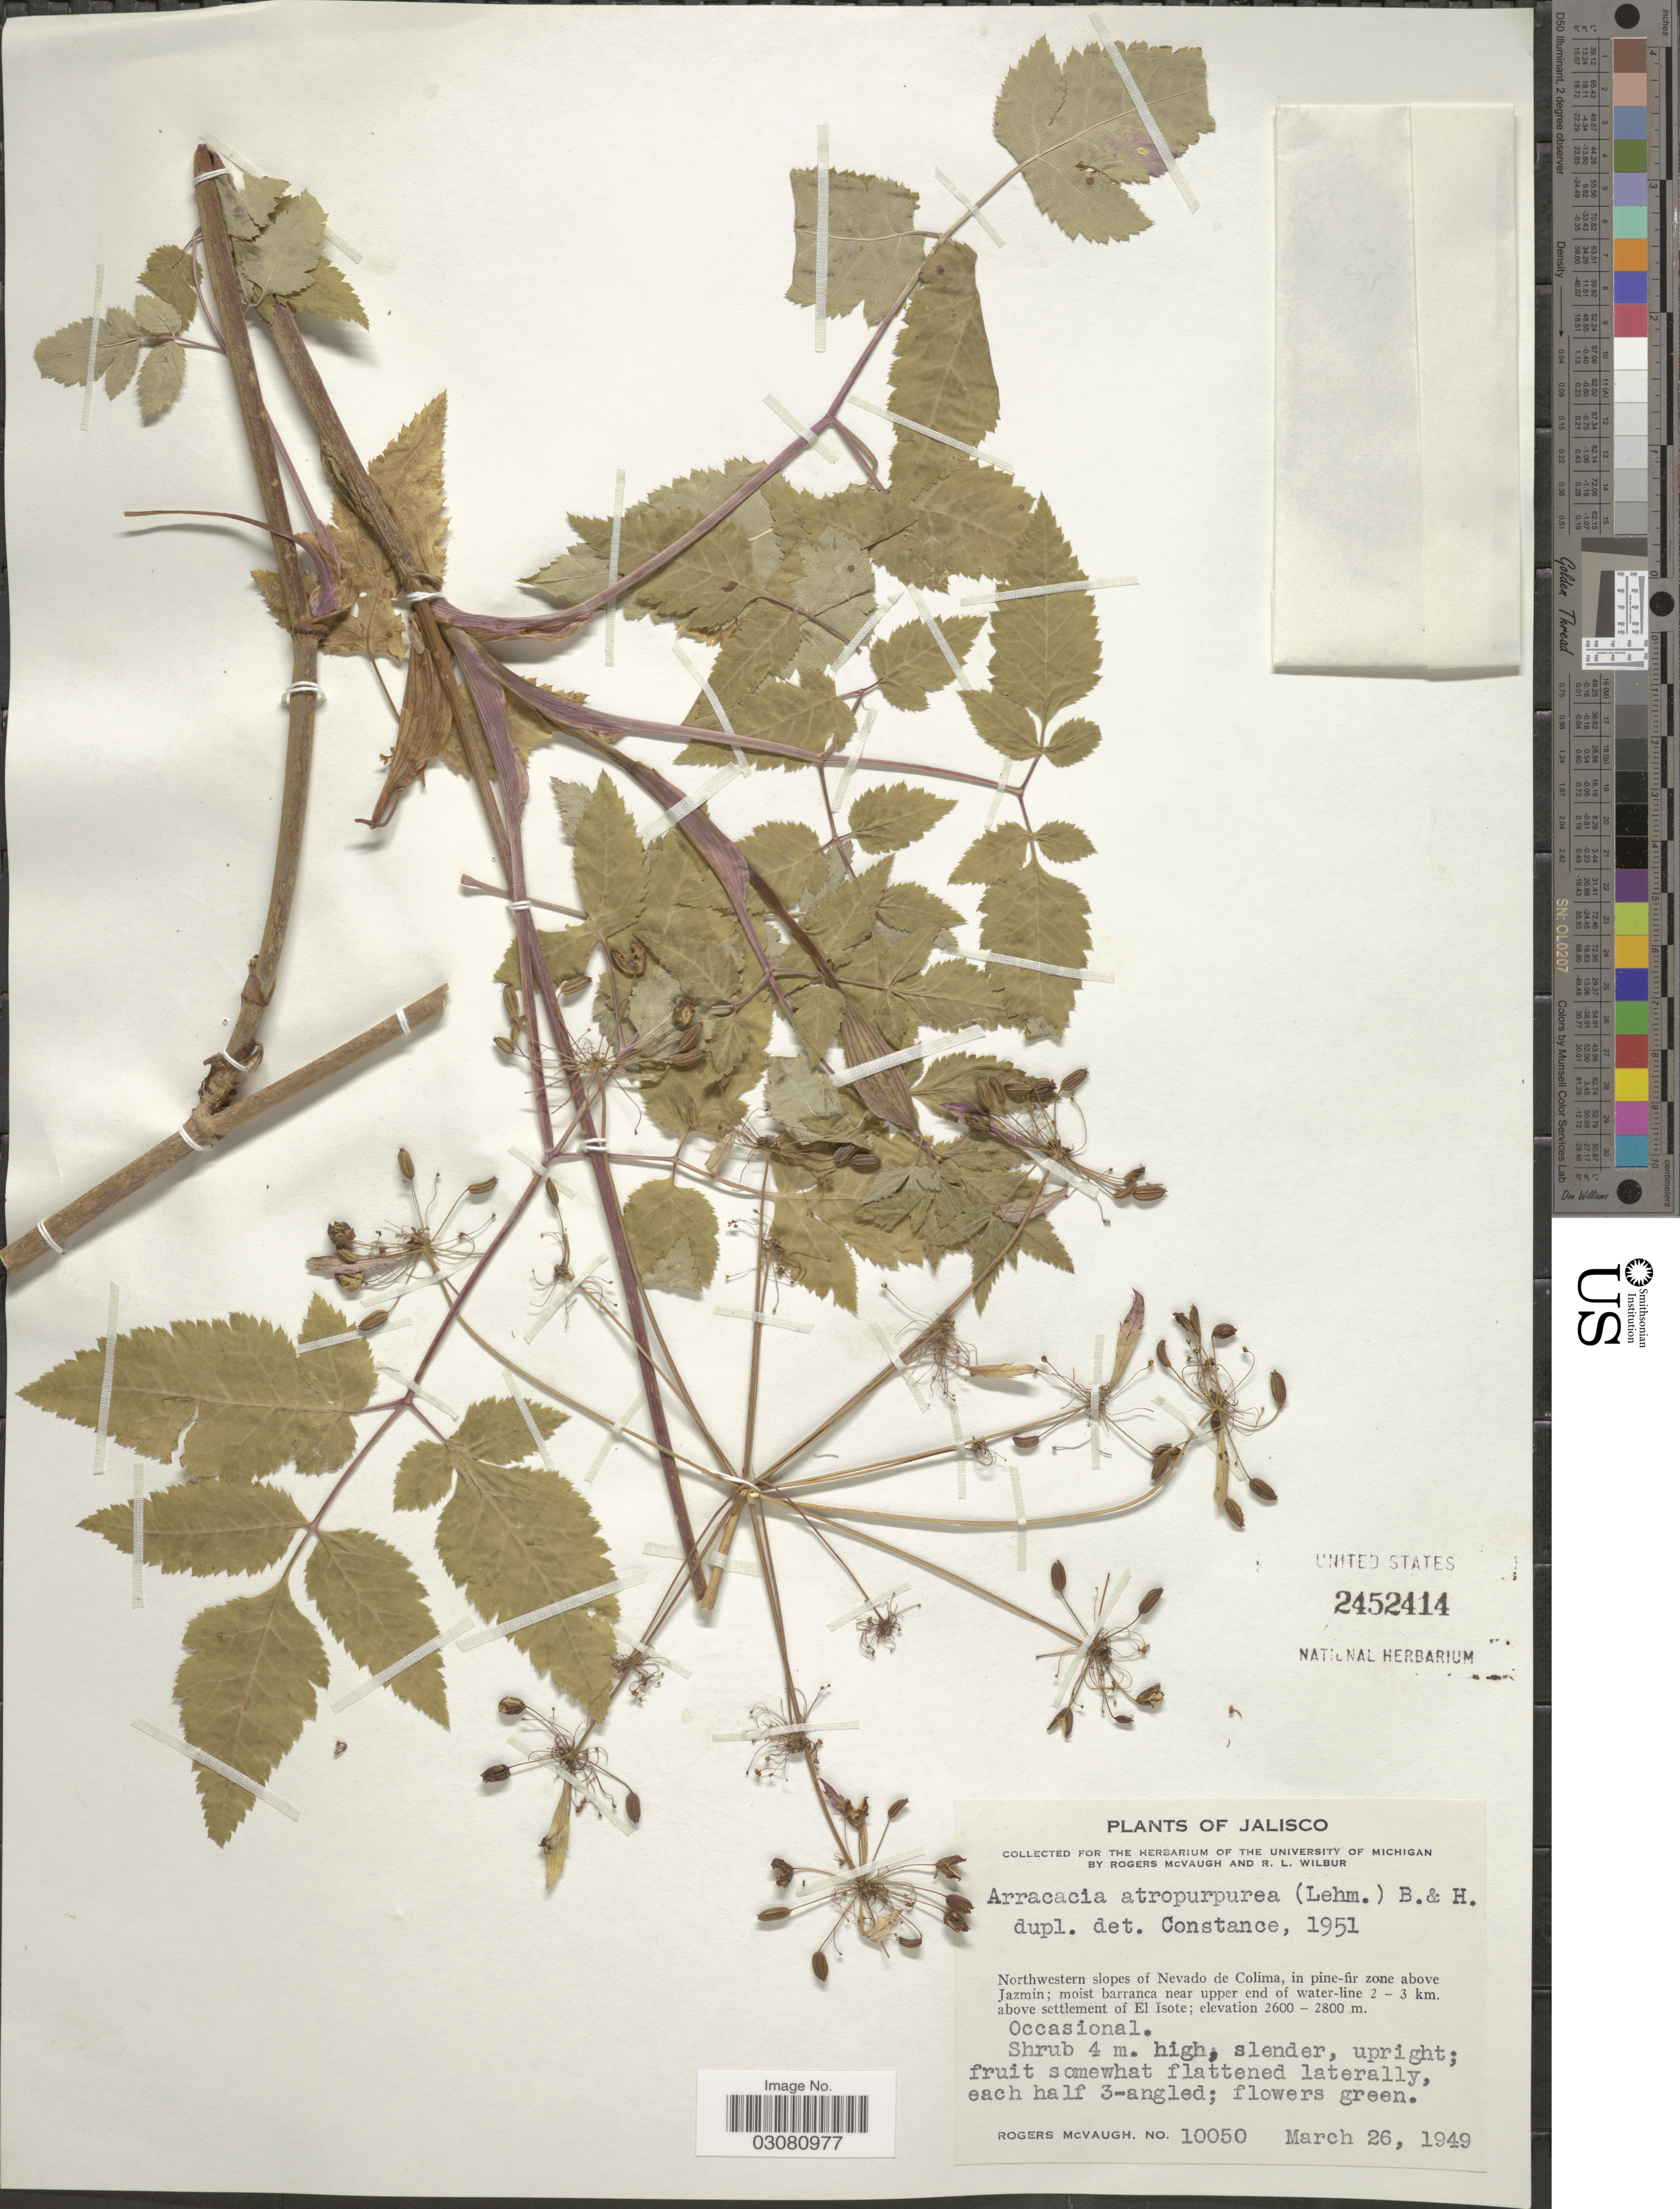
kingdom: Plantae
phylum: Tracheophyta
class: Magnoliopsida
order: Apiales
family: Apiaceae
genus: Arracacia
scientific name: Arracacia atropurpurea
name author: (Lehm.) Benth. & Hook. f. ex Hemsl.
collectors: R. McVaugh & R. L. Wilbur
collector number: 10050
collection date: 1949-03-26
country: Mexico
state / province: Jalisco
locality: Northwestern slopes of Nevado de Colima, in pine-fir zone above Jazmin; moist barranca near upper end of water-line 2 - 3 km. above settlement of El Isote.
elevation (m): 2600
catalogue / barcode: US 2452414